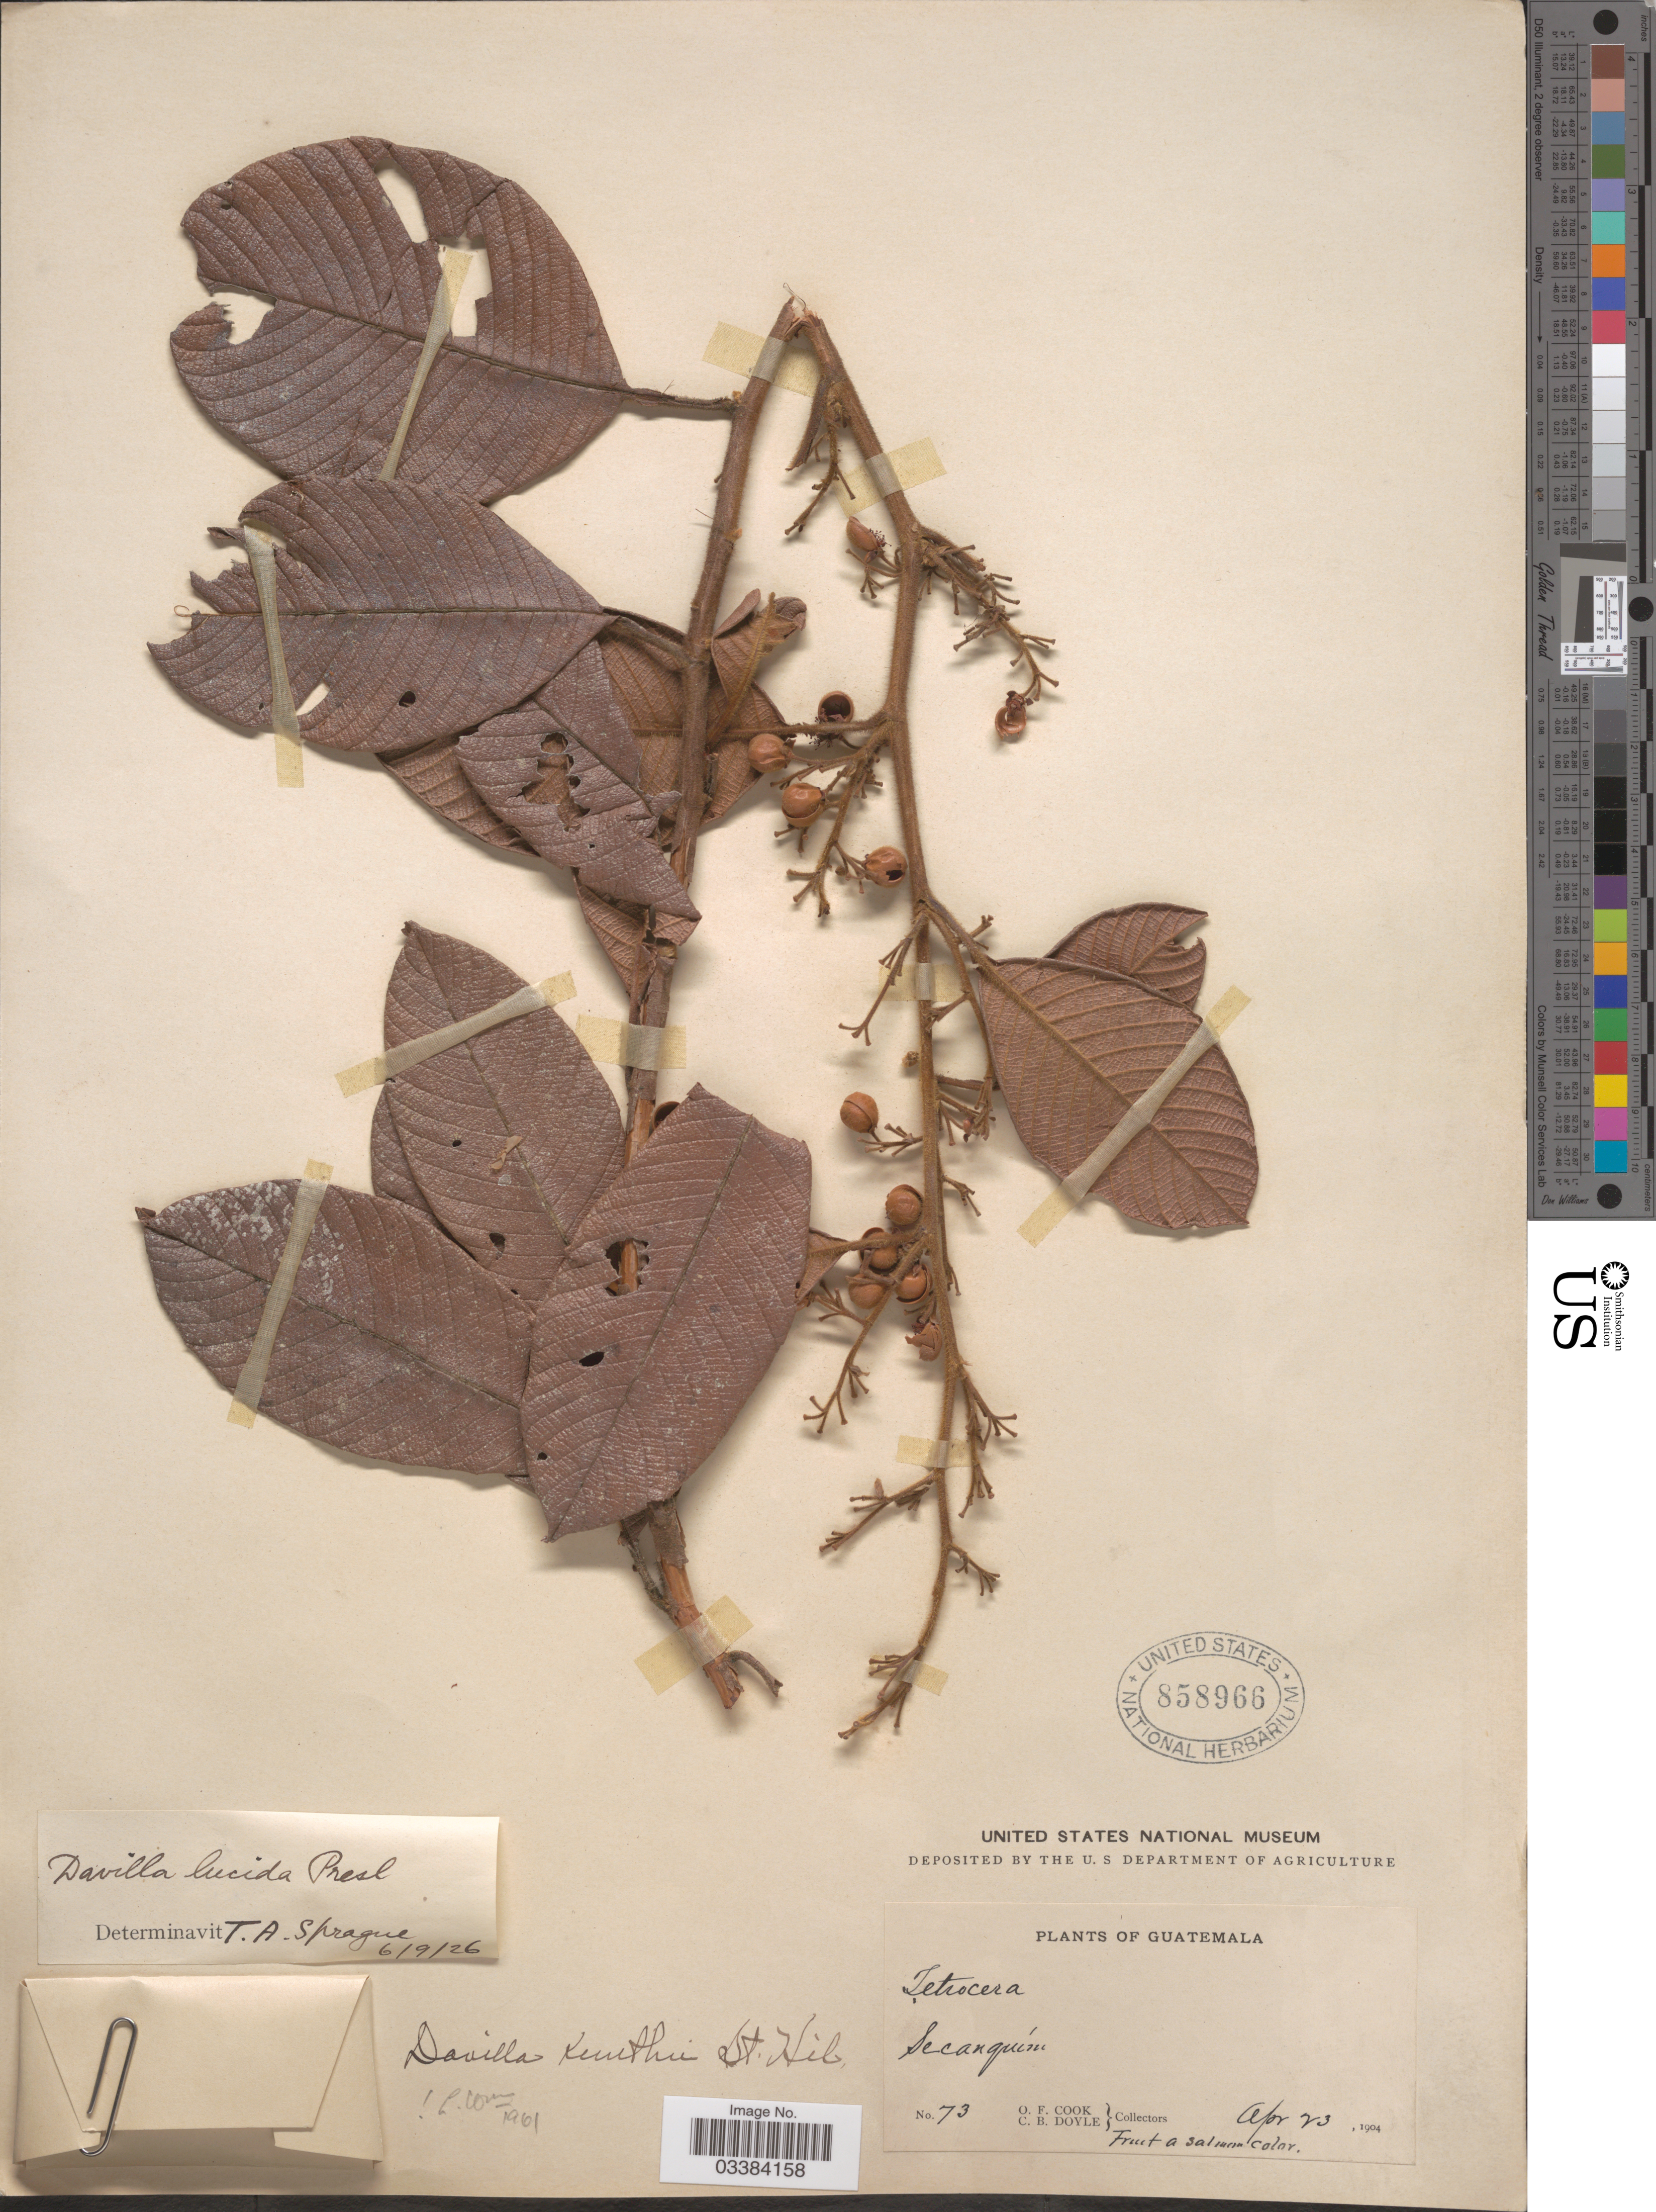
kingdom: Plantae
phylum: Tracheophyta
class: Magnoliopsida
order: Dilleniales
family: Dilleniaceae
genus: Davilla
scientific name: Davilla kunthii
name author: A. St.-Hil.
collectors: O. F. Cook & C. Doyle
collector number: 73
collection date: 1904-04-23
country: Guatemala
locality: Secanquím.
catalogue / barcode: US 858966